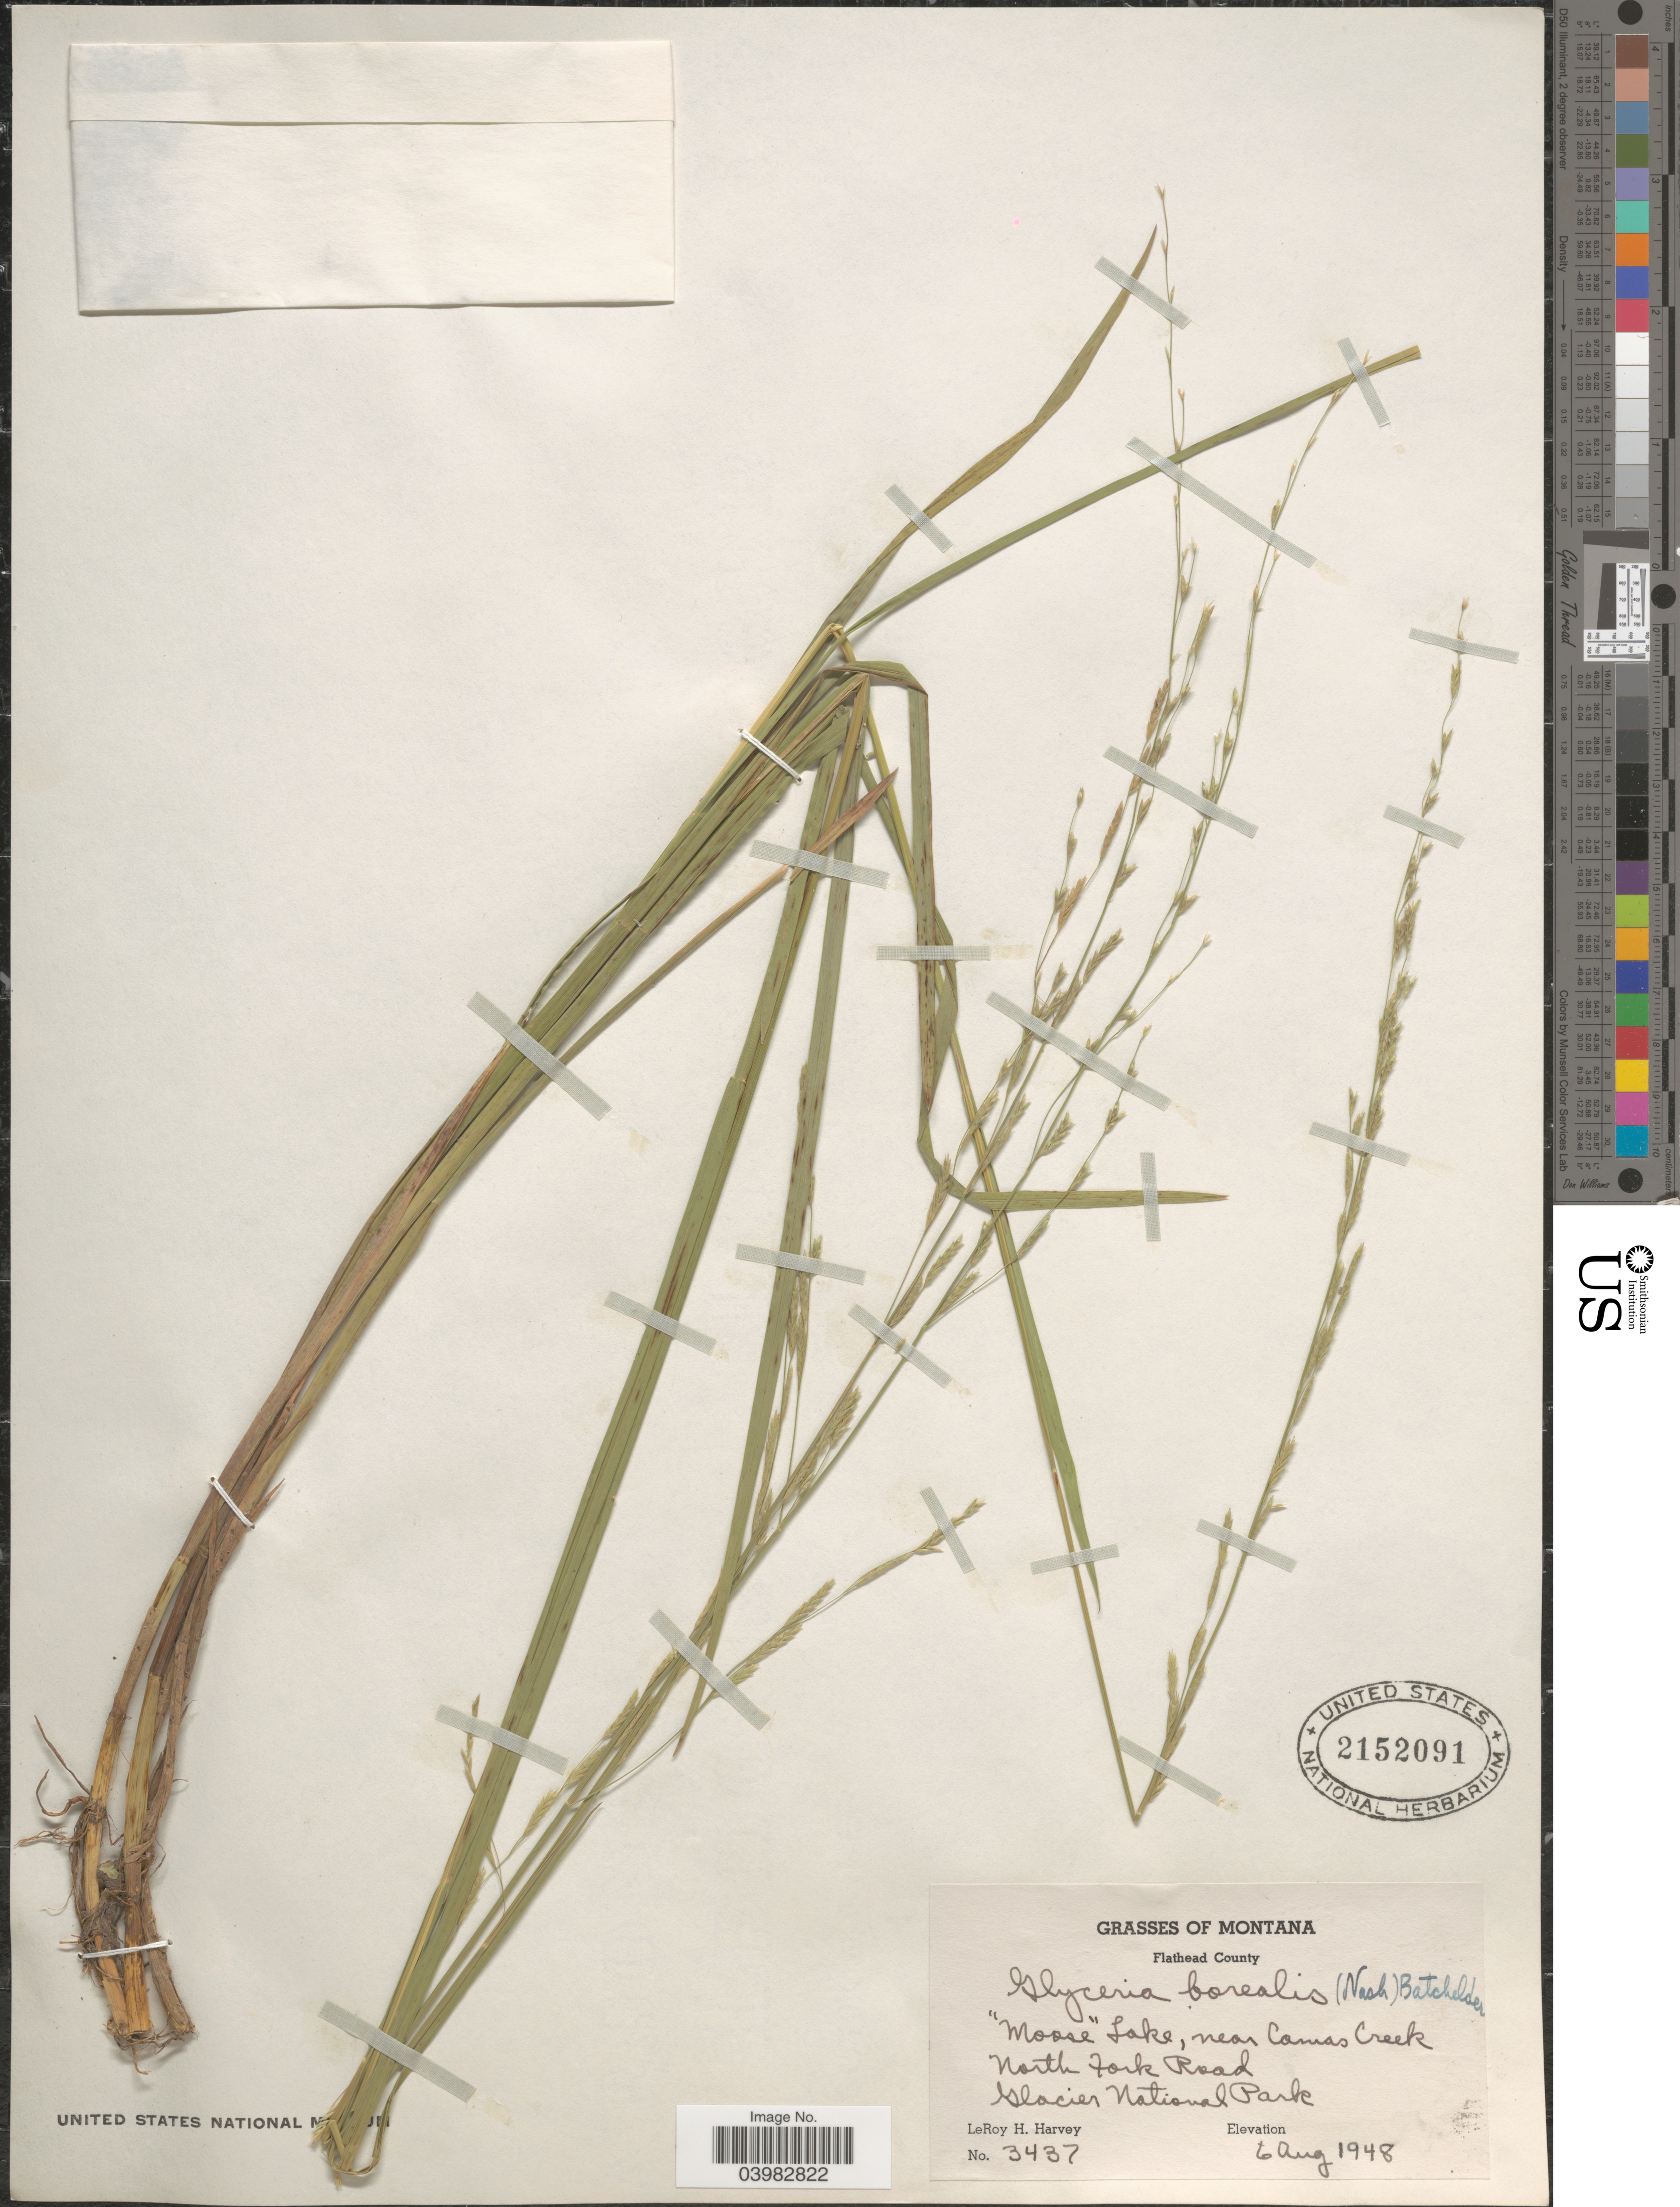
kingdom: Plantae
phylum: Tracheophyta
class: Liliopsida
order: Poales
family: Poaceae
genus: Glyceria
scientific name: Glyceria borealis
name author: (Nash) Batchelder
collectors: L. H. Harvey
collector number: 3437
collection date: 1948-08-06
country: United States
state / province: Montana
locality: Flathead County. "Mosse" Lake, near Camas Creek. North Fork Road. Glacier National Park.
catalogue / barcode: US 2152091